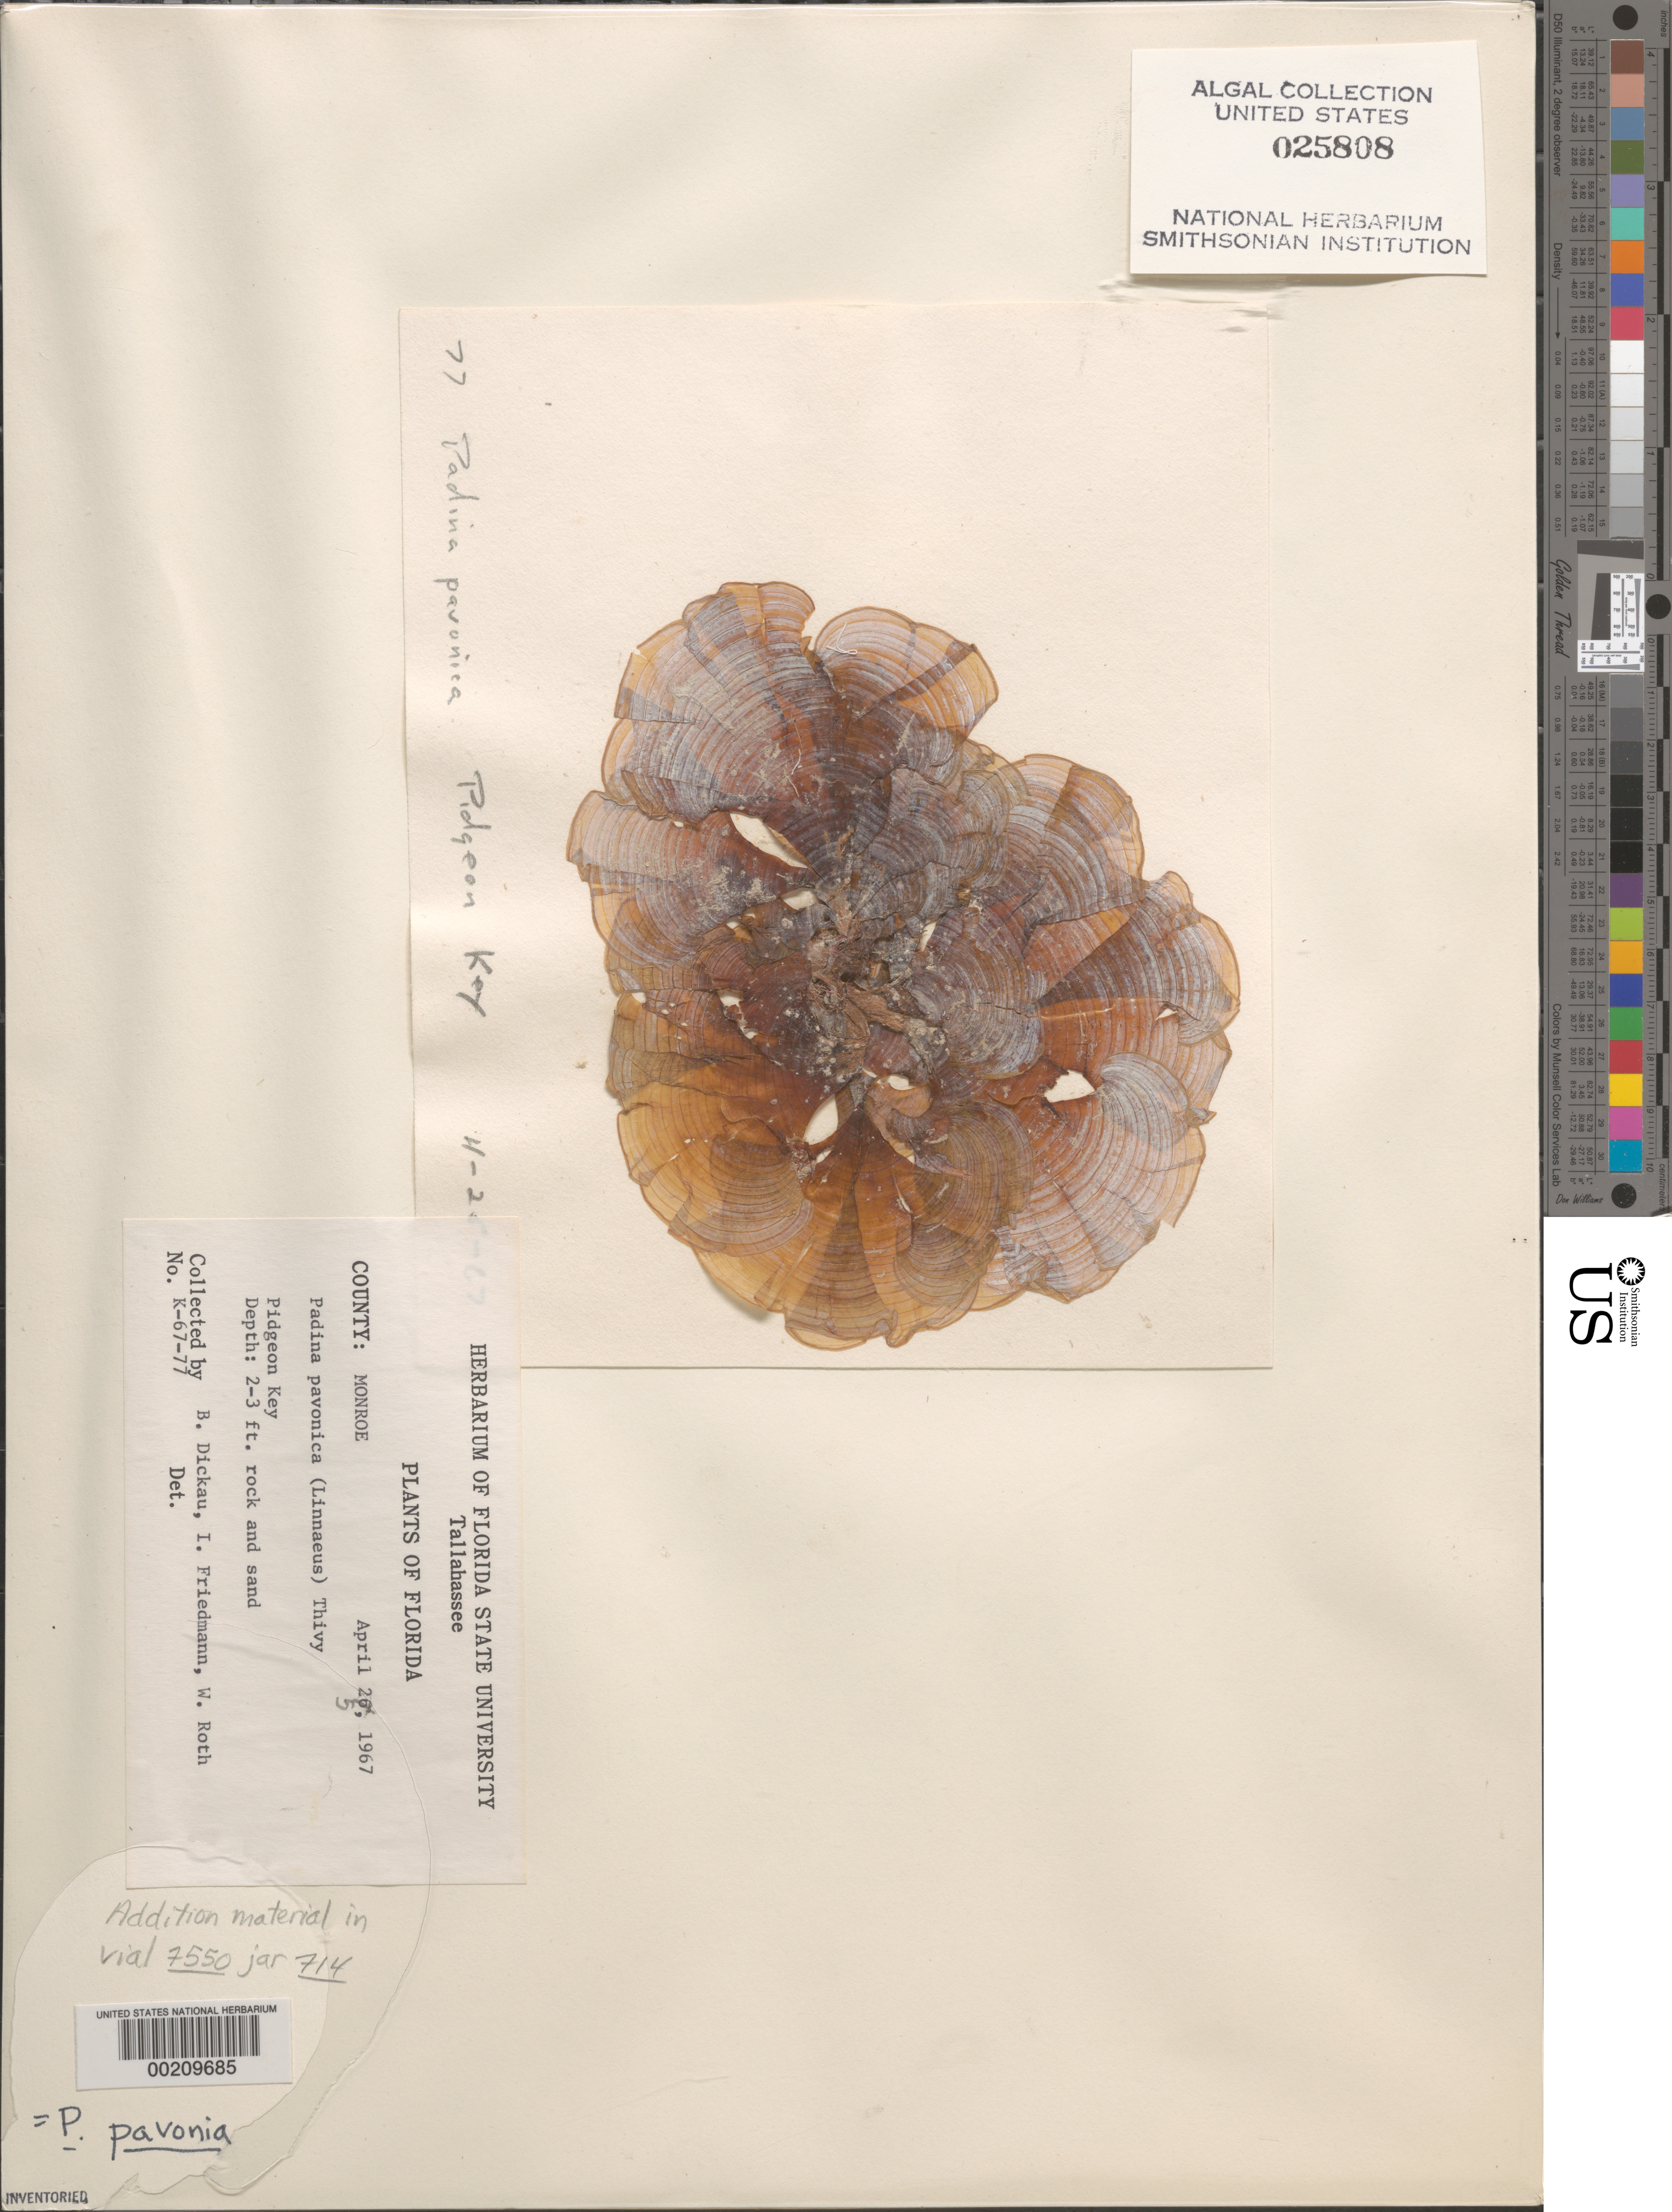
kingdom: Chromista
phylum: Ochrophyta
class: Phaeophyceae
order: Dictyotales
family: Dictyotaceae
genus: Padina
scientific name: Padina pavonica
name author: (L.) Thivy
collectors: B. Dickau, E. Friedmann & W. C. Roth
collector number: K-67-77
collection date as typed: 25 Apr 1967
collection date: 1967-04-25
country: United States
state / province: Florida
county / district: Monroe County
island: Pigeon Key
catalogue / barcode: US 25808